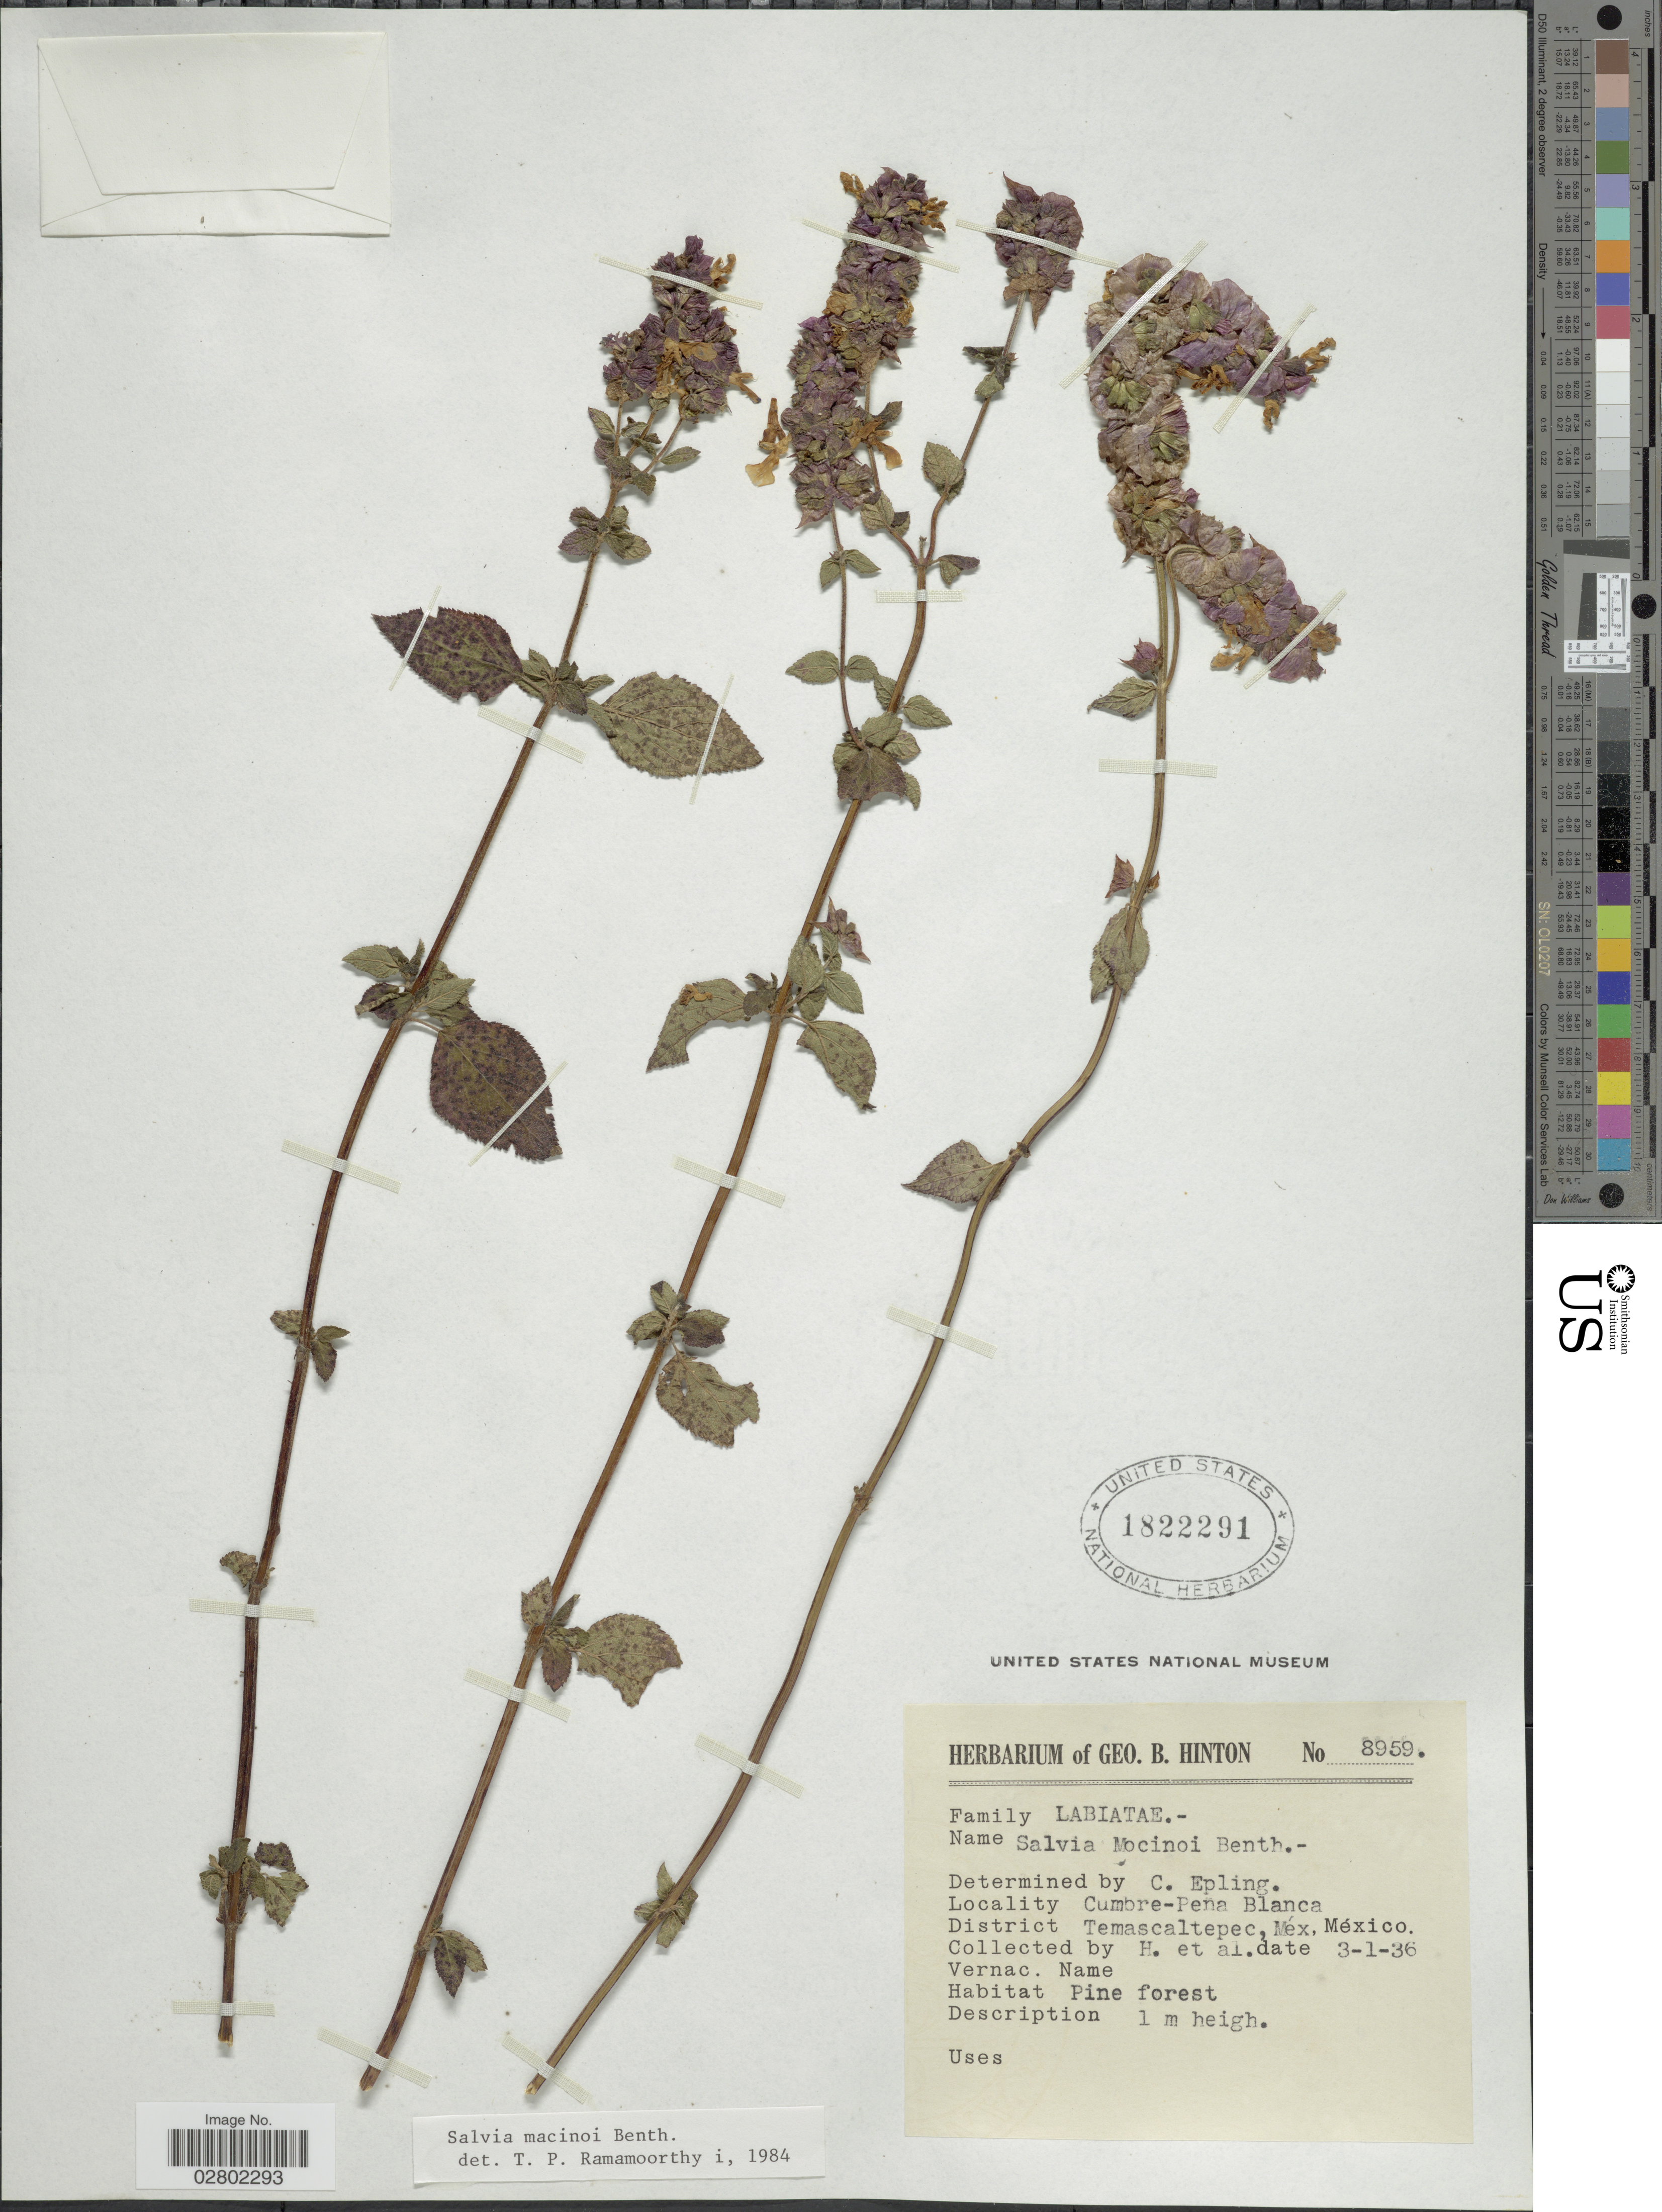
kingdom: Plantae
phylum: Tracheophyta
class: Magnoliopsida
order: Lamiales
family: Lamiaceae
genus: Salvia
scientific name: Salvia mocinoi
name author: Benth.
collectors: G. B. Hinton & et al.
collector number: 8959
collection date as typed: Transcribed d/m/y: 3/1/36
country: Mexico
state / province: México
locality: Cumbre-Pena Blanca, District Temascaltepec, Méx.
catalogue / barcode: US 1822291